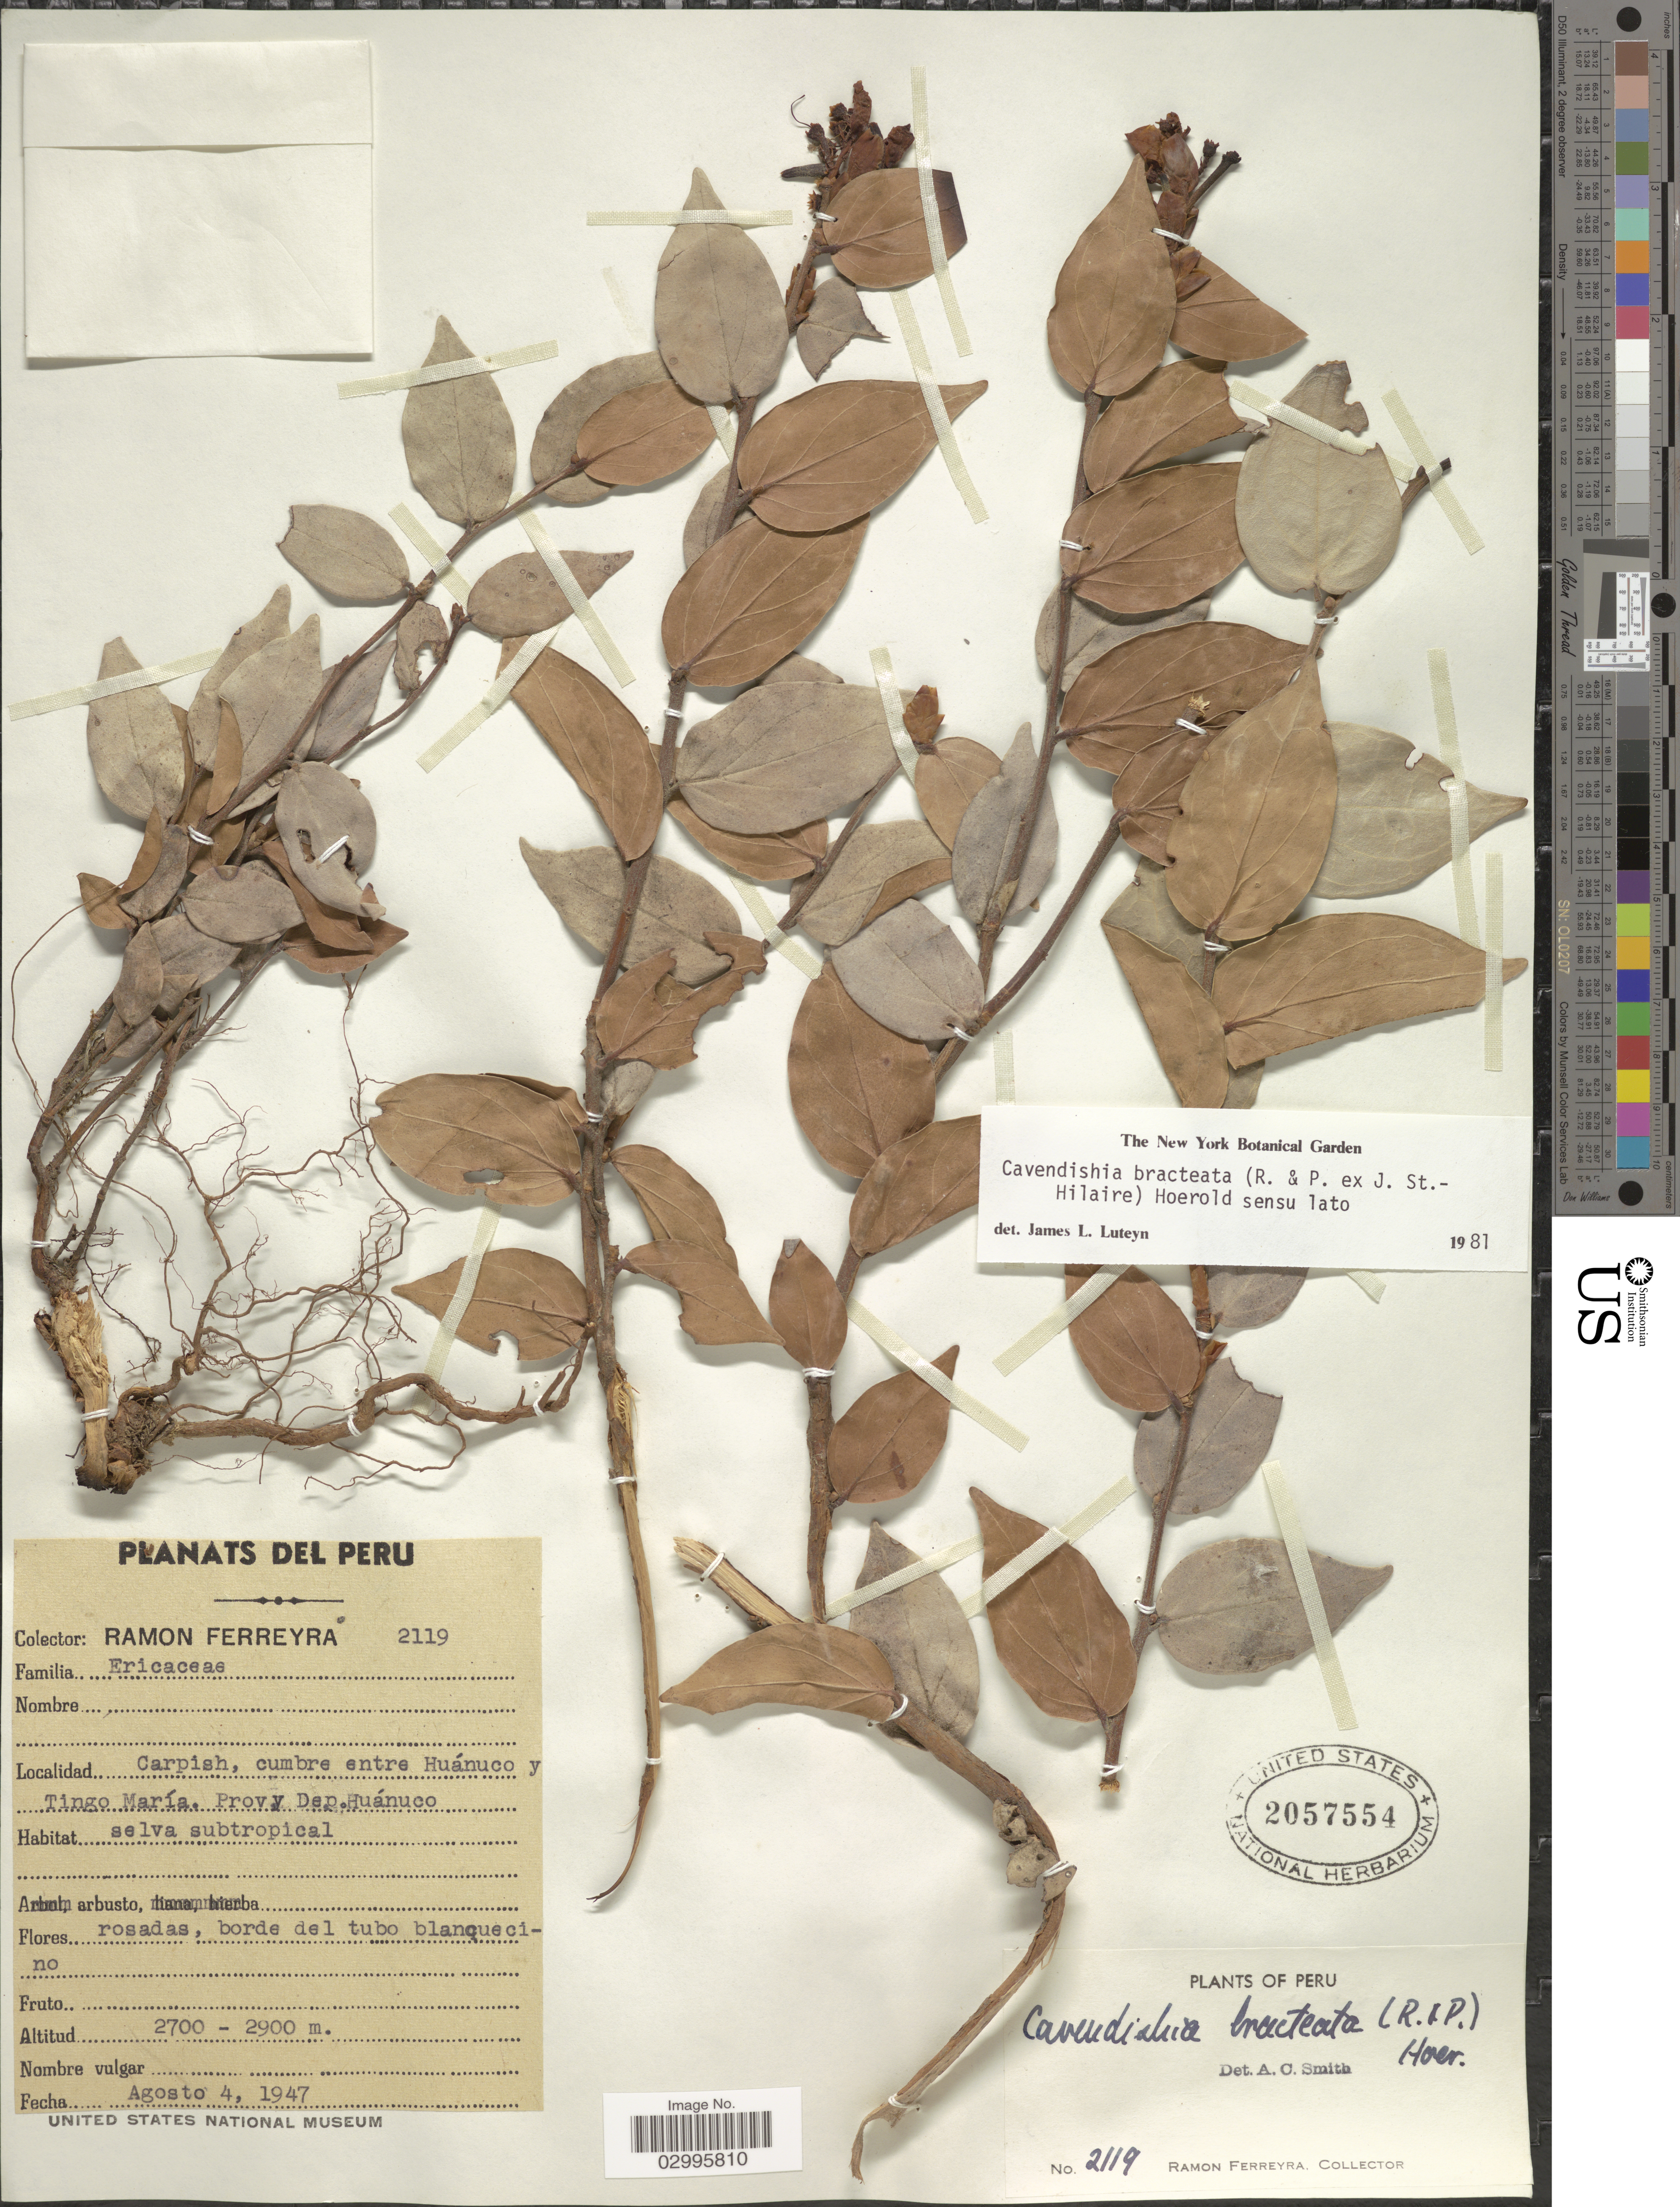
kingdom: Plantae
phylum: Tracheophyta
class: Magnoliopsida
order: Ericales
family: Ericaceae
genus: Cavendishia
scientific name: Cavendishia bracteata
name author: (Ruiz & Pav. ex J. St.-Hil.) Hoerold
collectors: R. A. Ferreyra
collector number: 2119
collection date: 1947-08-04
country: Peru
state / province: Huánuco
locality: Carpish, cumbre entre Huánuco y Tingo María. Prov. y Dep. de Huánuco.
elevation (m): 2700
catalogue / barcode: US 2057554